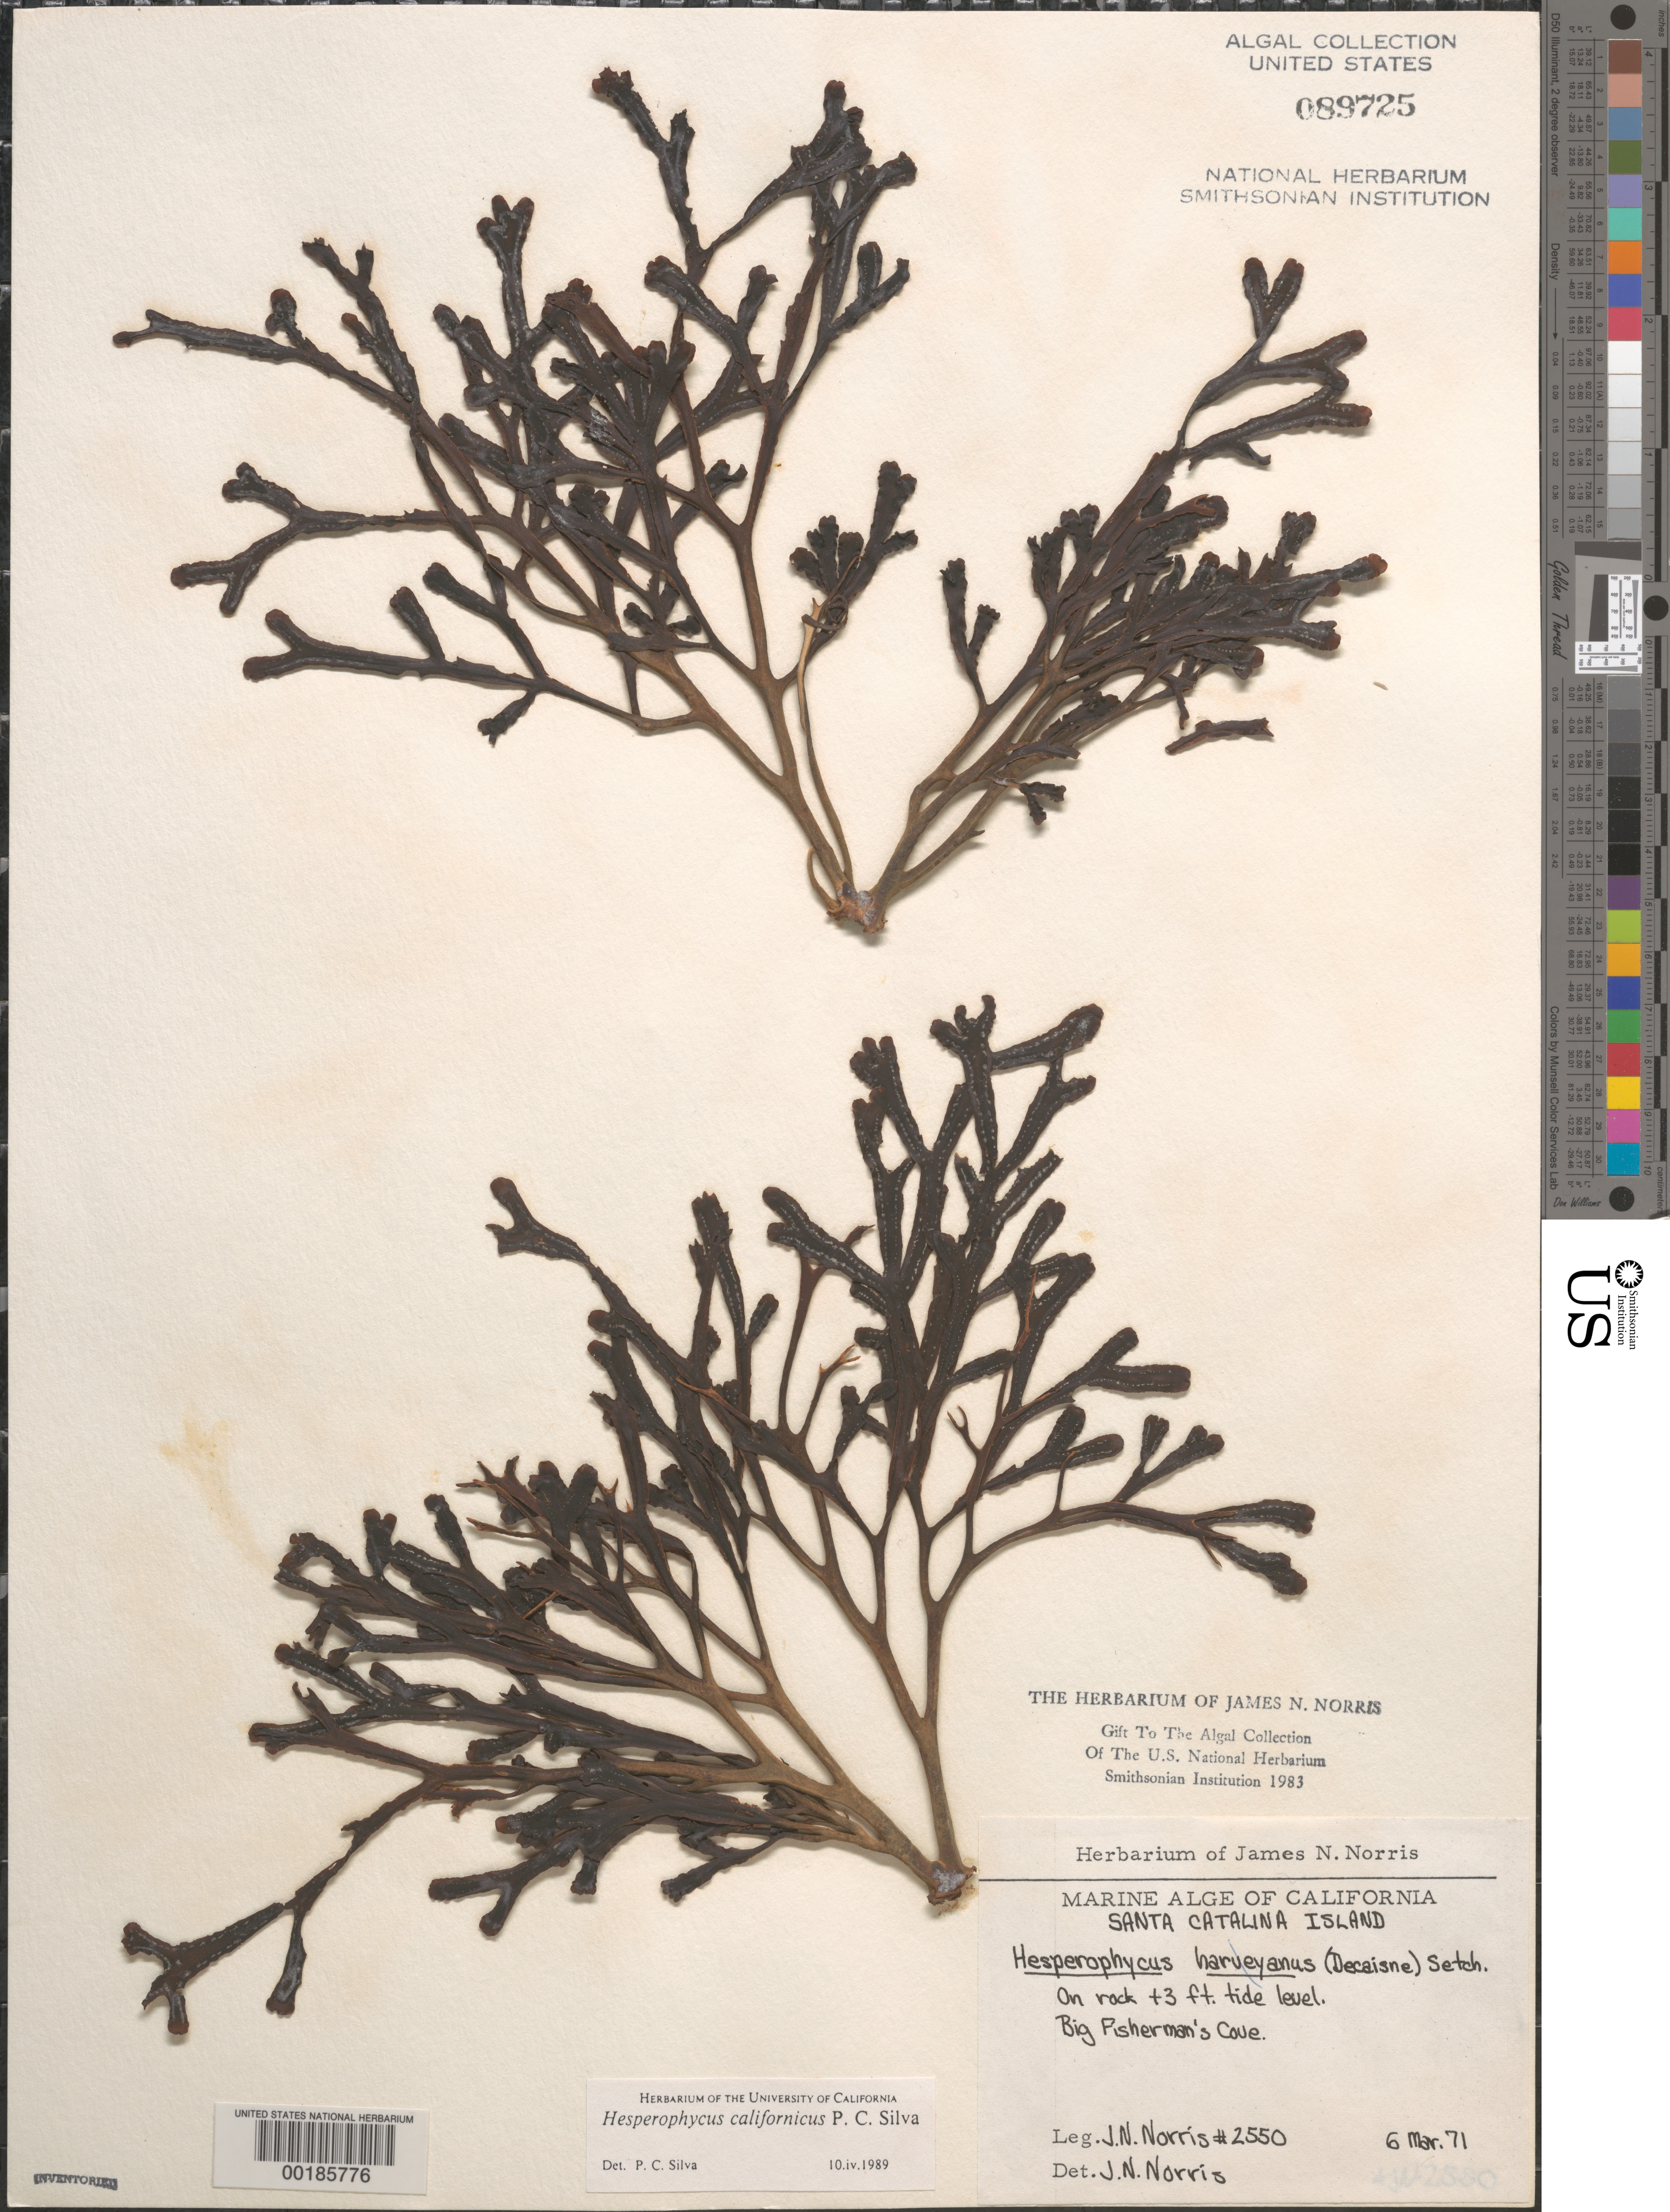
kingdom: Chromista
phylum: Ochrophyta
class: Phaeophyceae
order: Fucales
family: Fucaceae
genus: Hesperophycus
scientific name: Hesperophycus californicus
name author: P.C. Silva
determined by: Silva, P. C.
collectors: J. N. Norris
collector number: JN-2550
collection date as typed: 06 Mar 1971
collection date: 1971-03-06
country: United States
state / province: California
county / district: Los Angeles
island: Santa Catalina Island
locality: Big Fishermans Cove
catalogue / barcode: US 89725